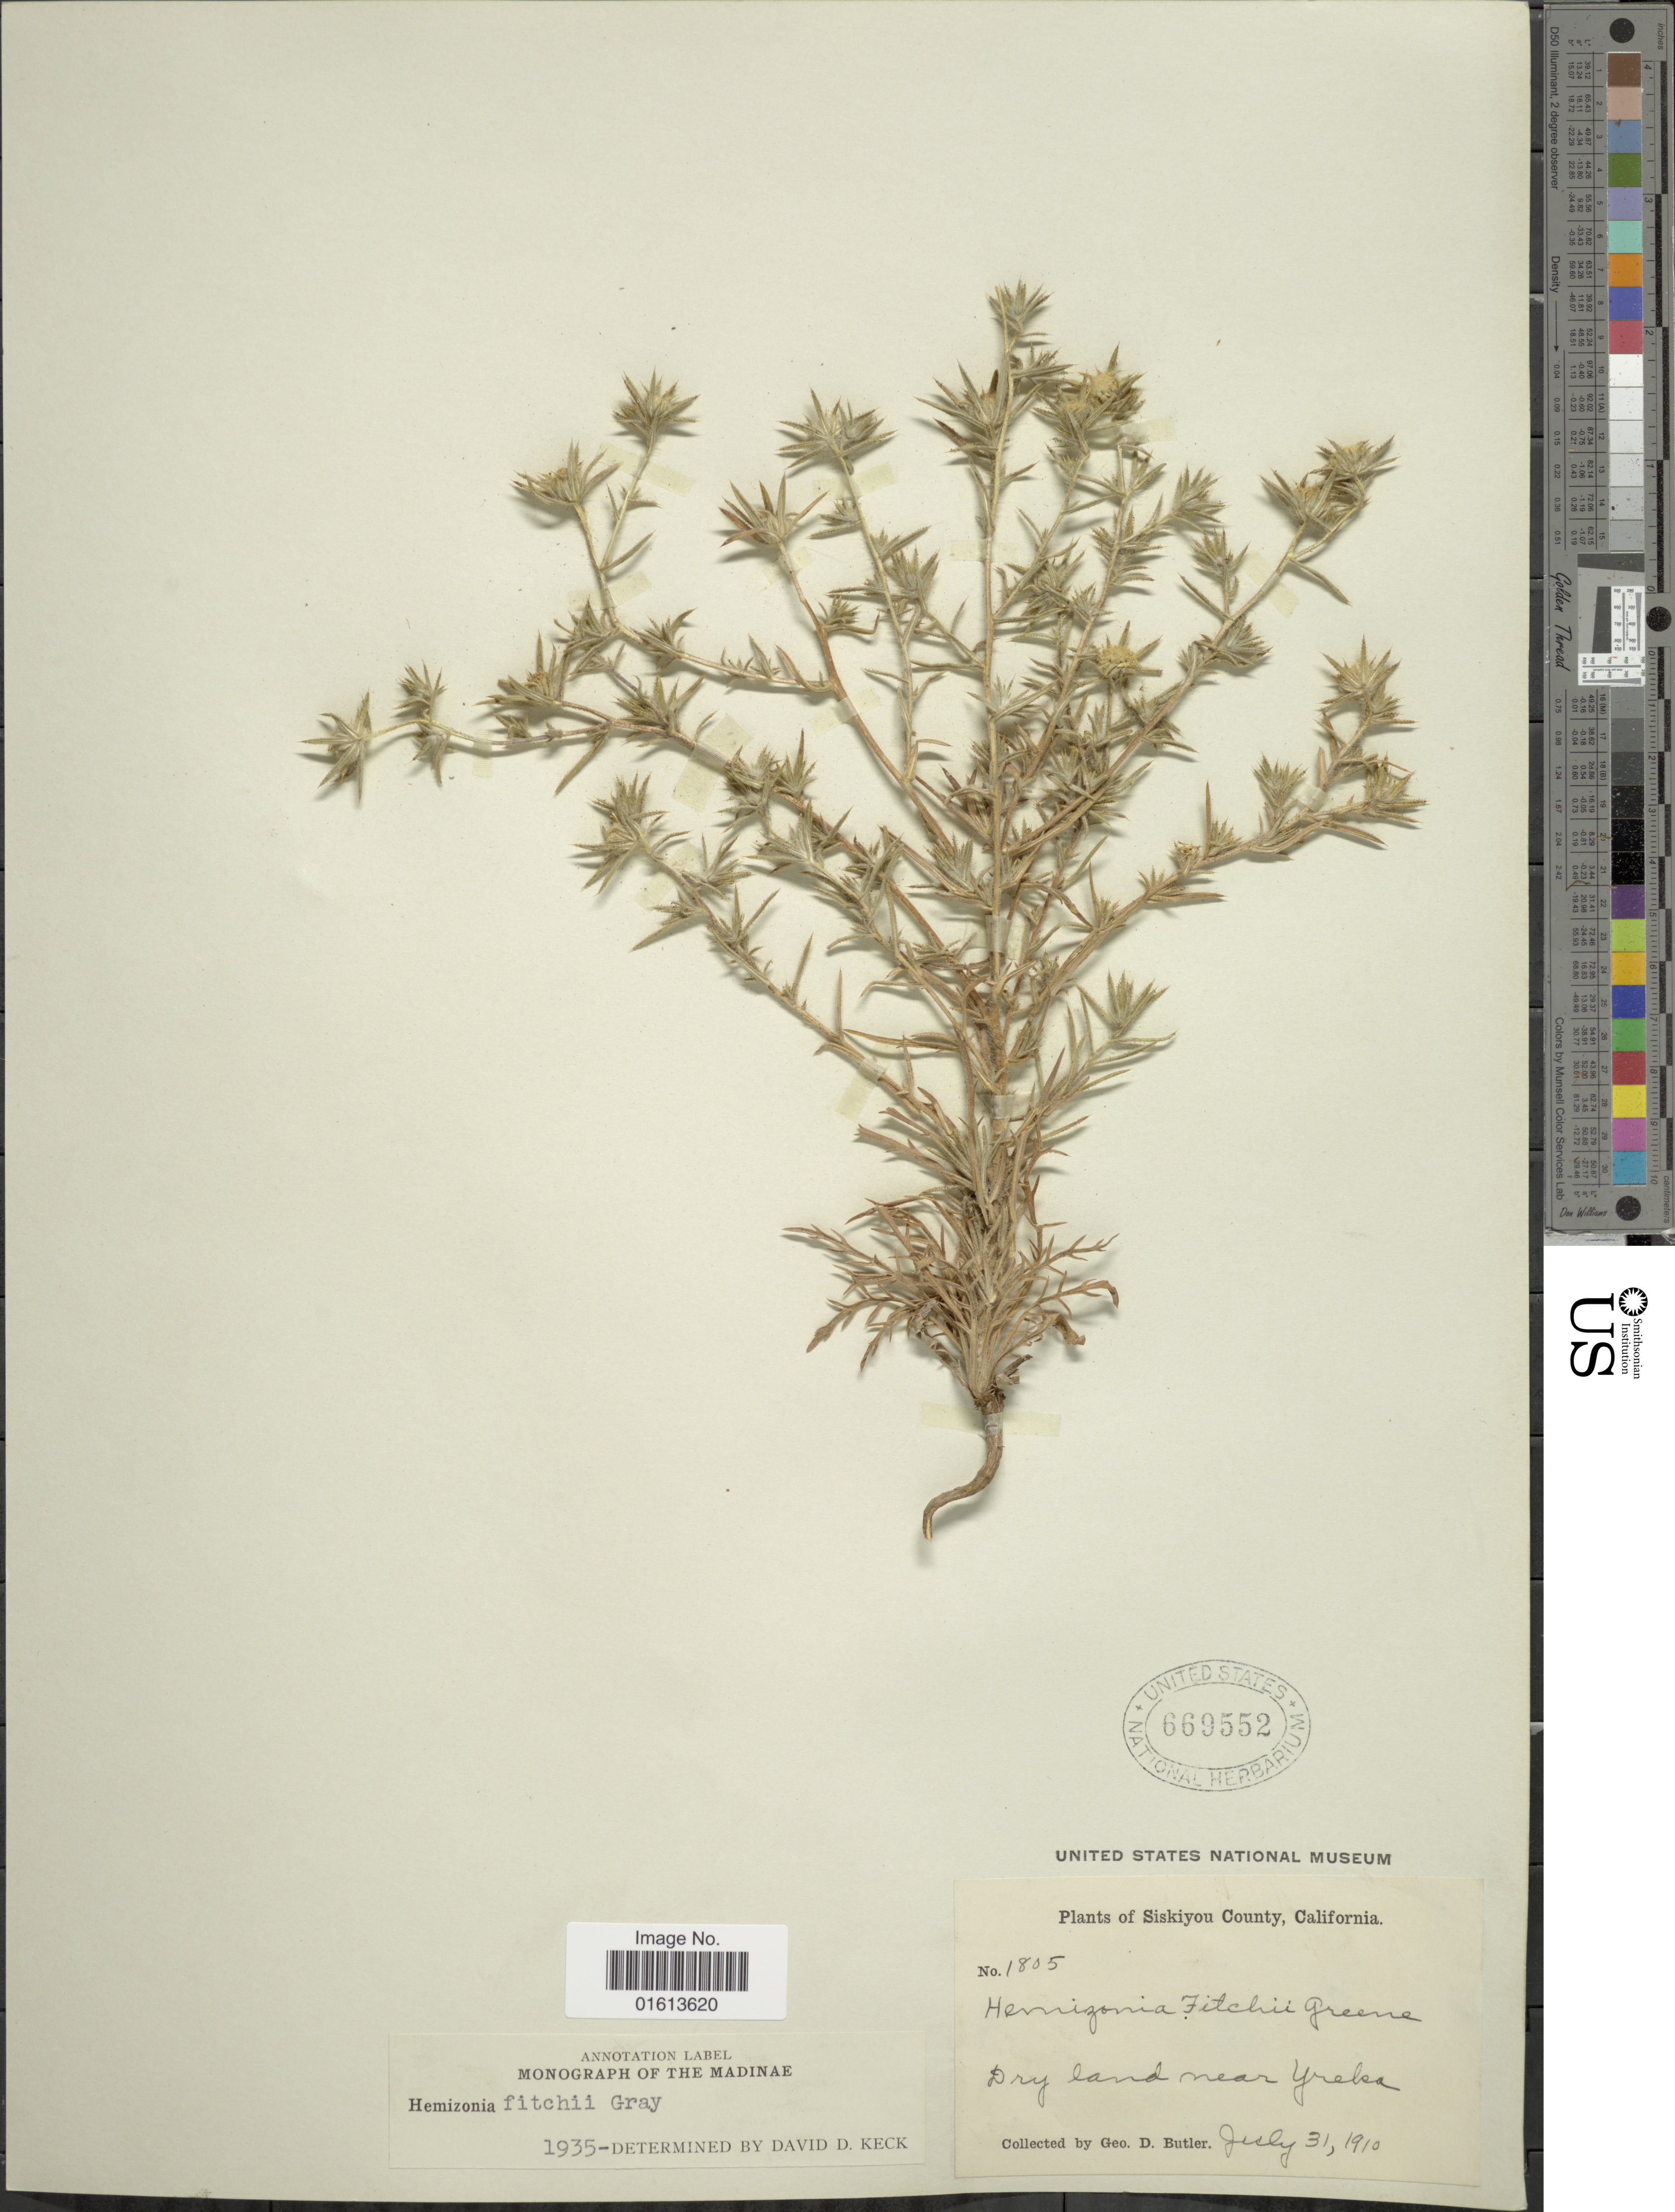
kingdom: Plantae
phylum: Tracheophyta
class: Magnoliopsida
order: Asterales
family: Asteraceae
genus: Centromadia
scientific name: Centromadia fitchii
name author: (A. Gray) Greene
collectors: G. D. Butler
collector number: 1805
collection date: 1910-07-31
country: United States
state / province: California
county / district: Siskiyou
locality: Siskiyou County, California. Dry land near Yreka.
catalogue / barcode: US 669552